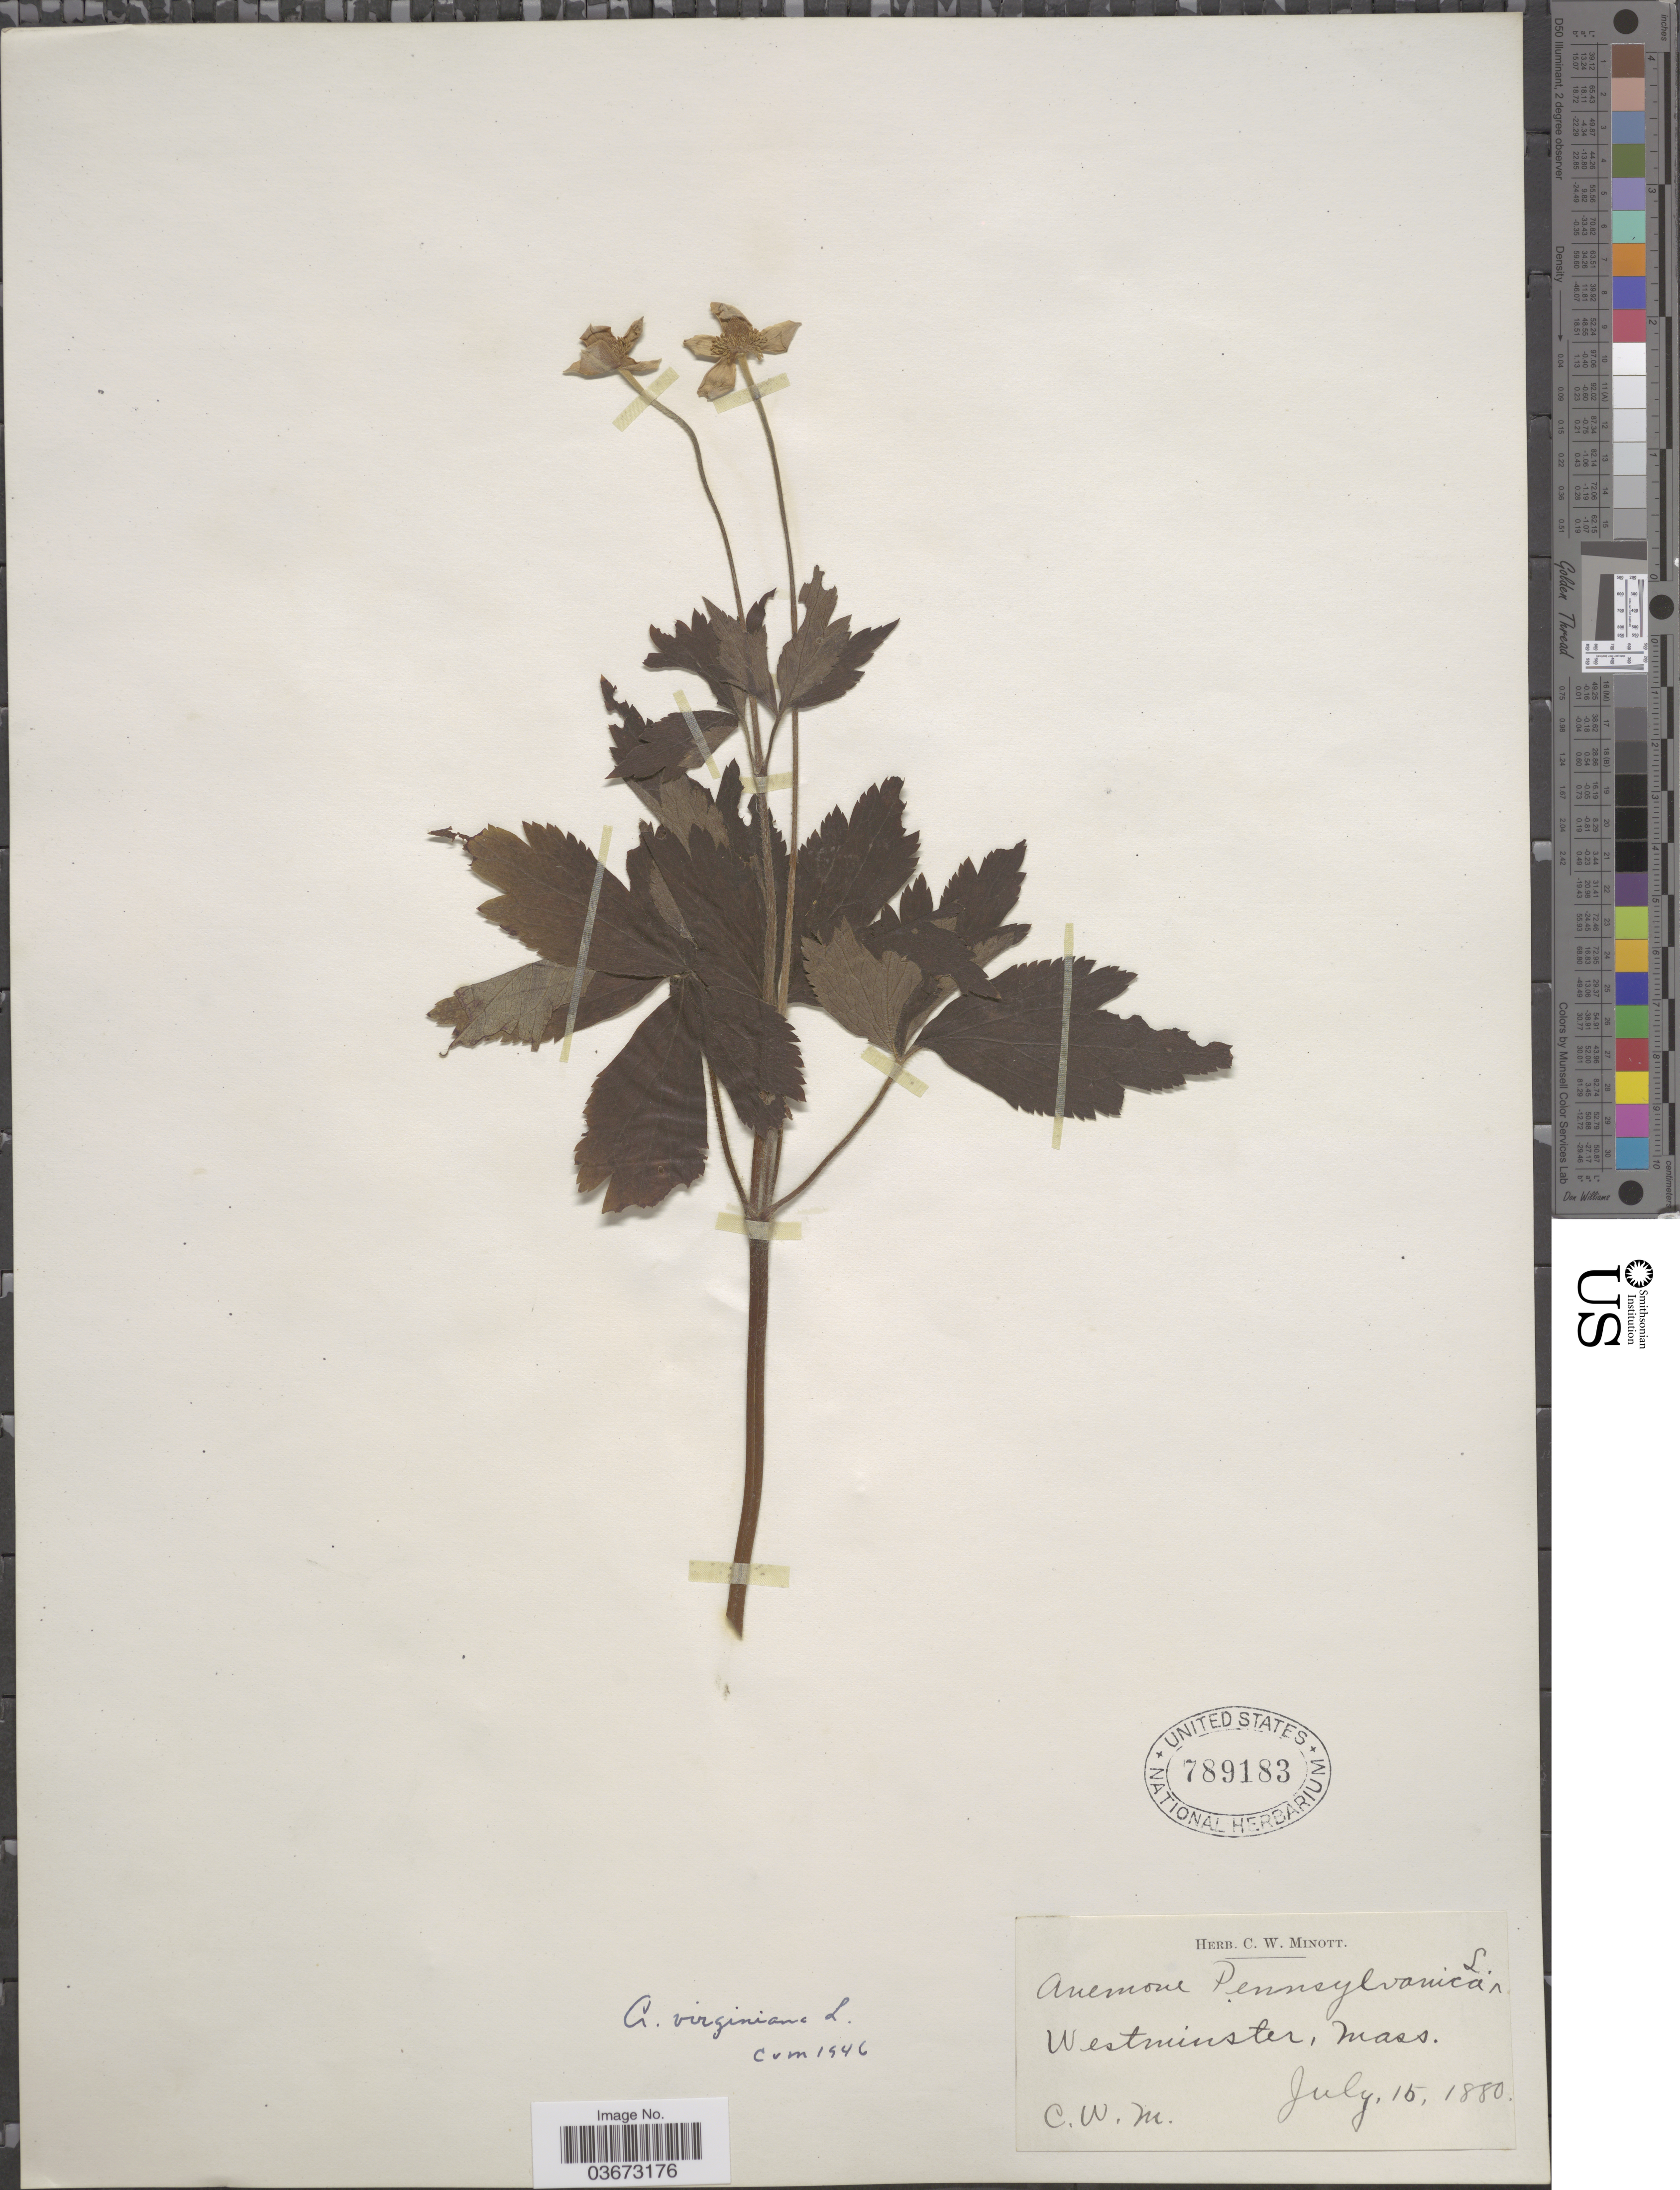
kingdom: Plantae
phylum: Tracheophyta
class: Magnoliopsida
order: Ranunculales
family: Ranunculaceae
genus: Anemone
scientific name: Anemone virginiana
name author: L.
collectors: C. Minott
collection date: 1880-07-15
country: United States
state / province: Massachusetts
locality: Westminster.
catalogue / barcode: US 789183